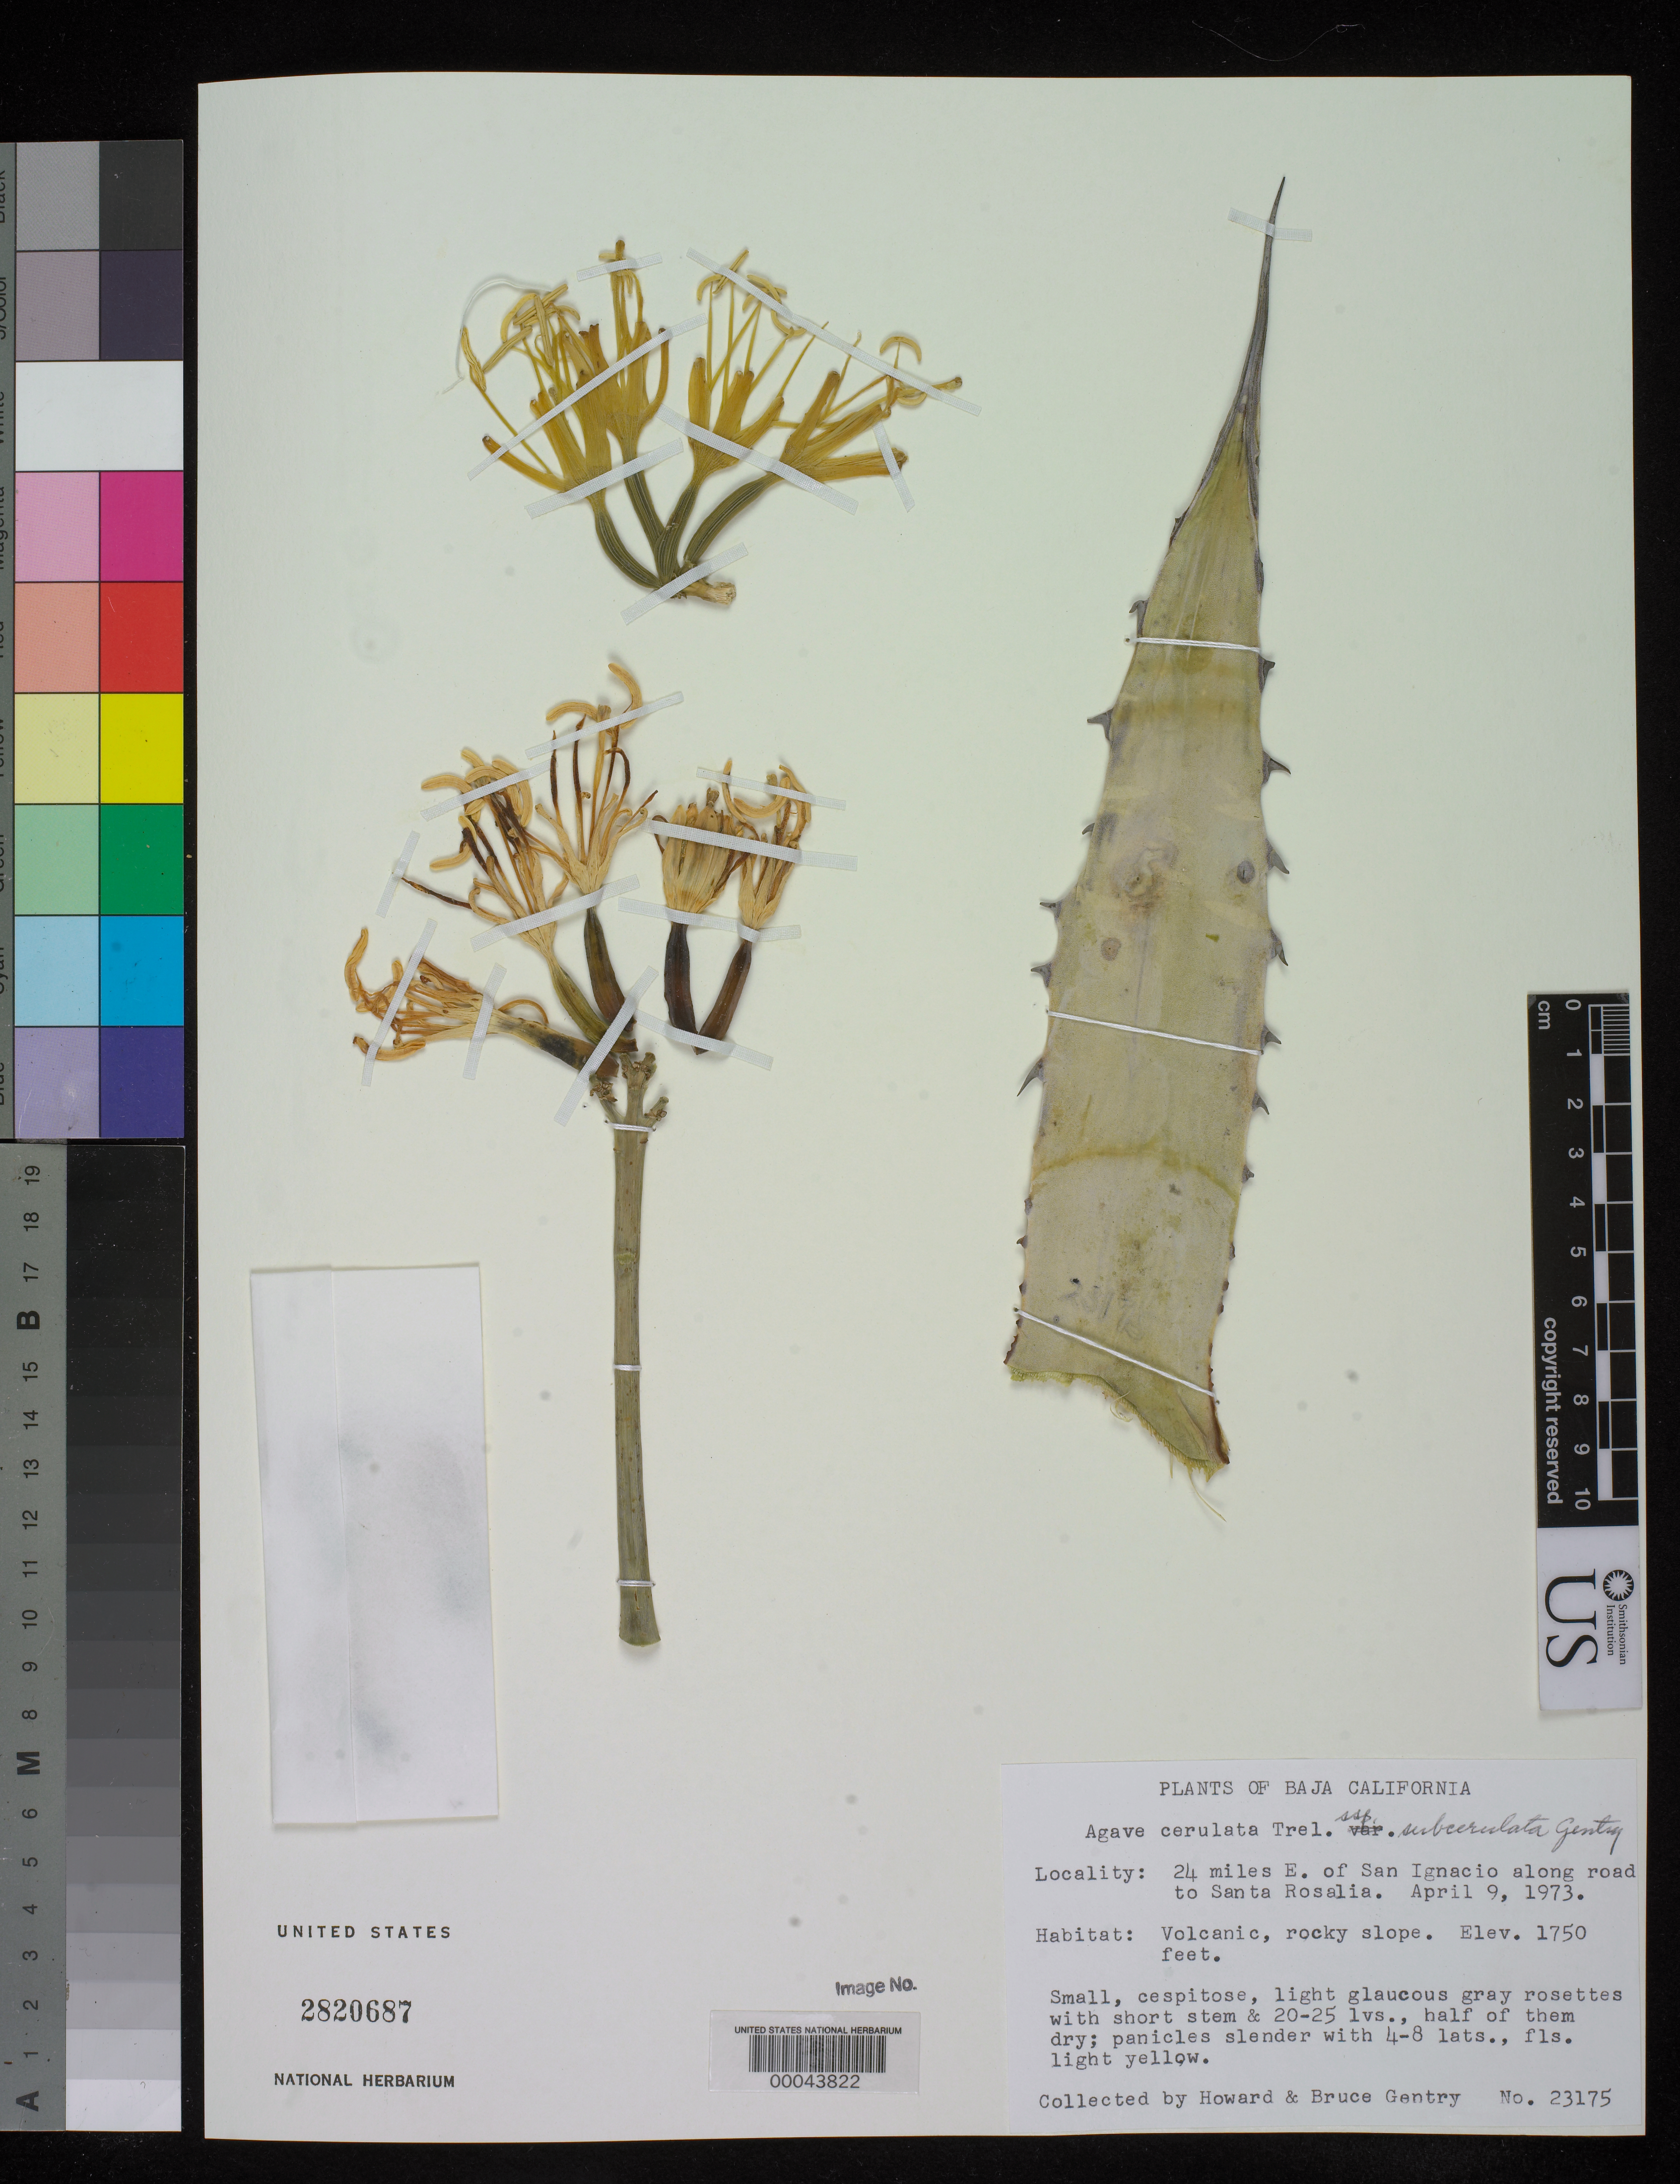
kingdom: Plantae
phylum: Tracheophyta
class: Liliopsida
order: Asparagales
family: Asparagaceae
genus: Agave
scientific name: Agave cerulata subsp. subcerulata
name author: Gentry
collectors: H. S. Gentry & B. Gentry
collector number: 23175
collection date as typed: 09 Apr 1973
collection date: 1973-04-09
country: Mexico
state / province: Baja California Sur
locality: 24 mi E of San Ignacio along road to Santa Rosalía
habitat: Volcanic, rocky slope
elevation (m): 533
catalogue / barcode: US 2820687